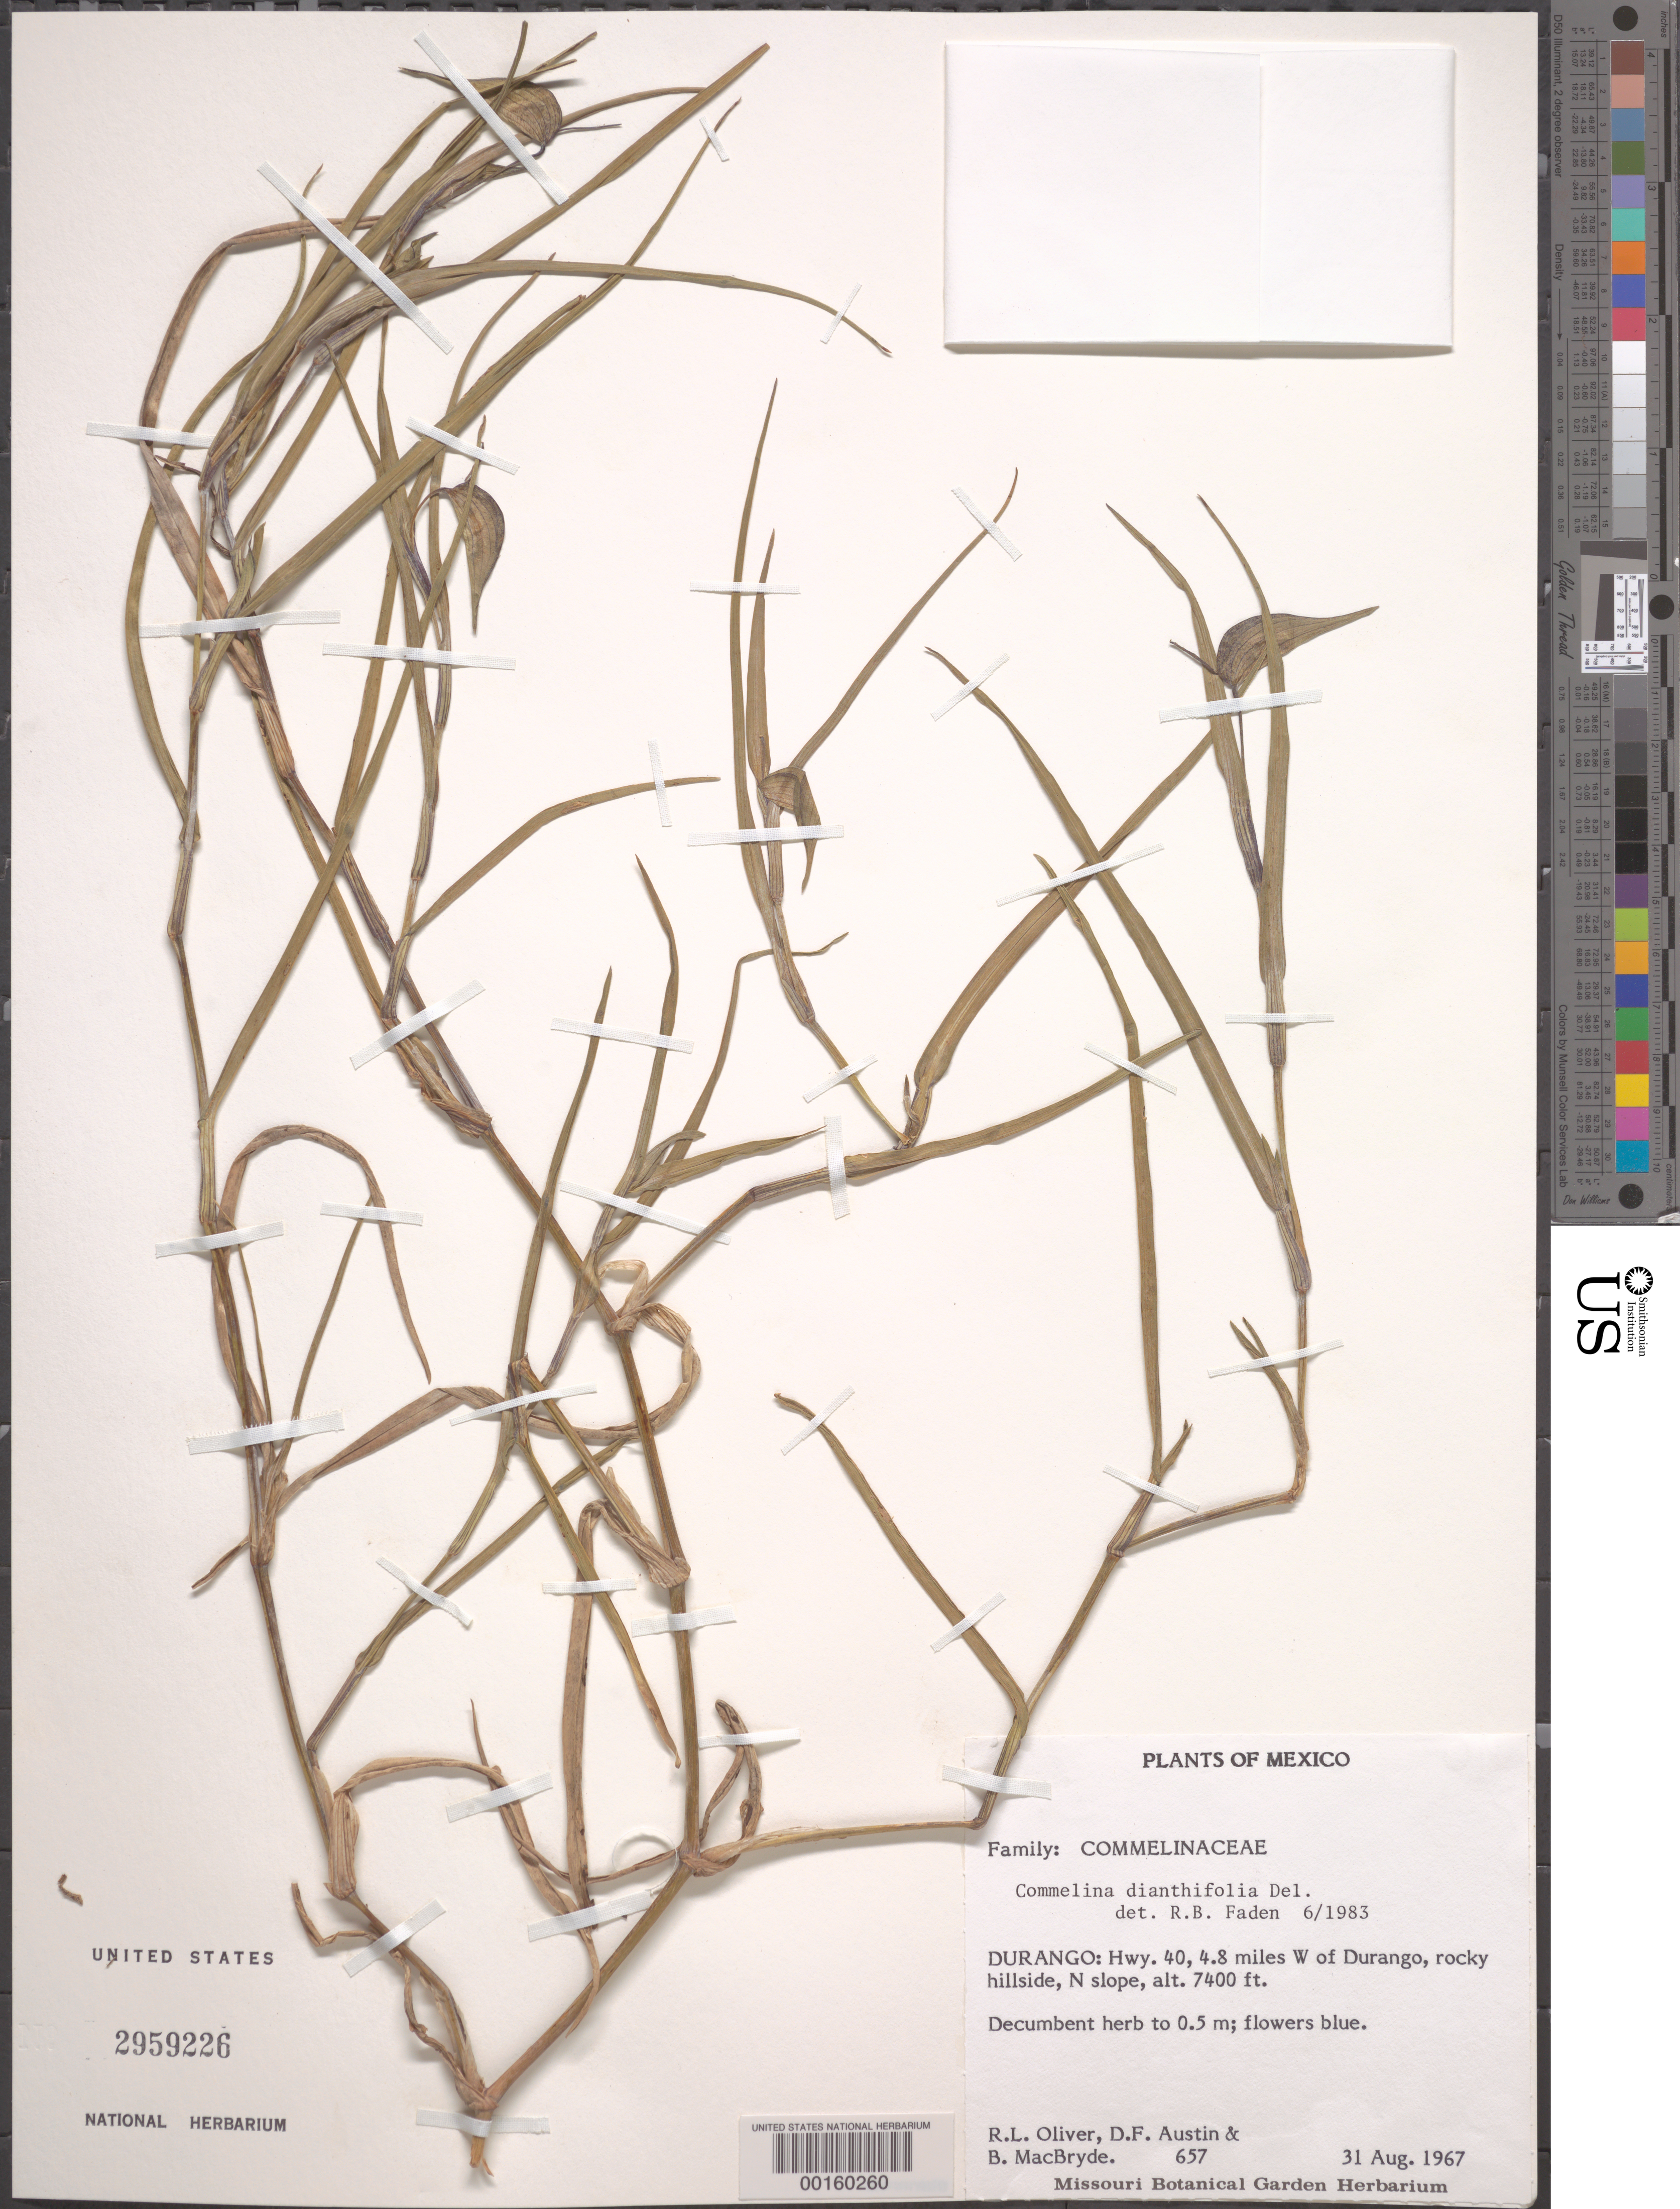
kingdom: Plantae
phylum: Tracheophyta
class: Liliopsida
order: Commelinales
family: Commelinaceae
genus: Commelina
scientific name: Commelina dianthifolia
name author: Redouté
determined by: Faden, Robert B., (US), Smithsonian Institution - National Museum of Natural History (UNITED STATES)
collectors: R. L. Oliver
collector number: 657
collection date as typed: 31 Aug 1967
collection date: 1967-08-31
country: Mexico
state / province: Durango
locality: Hwy. 40, 4.8 miles W of Durango, n slope.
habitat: Rocky hillside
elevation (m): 2257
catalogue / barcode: US 2959226